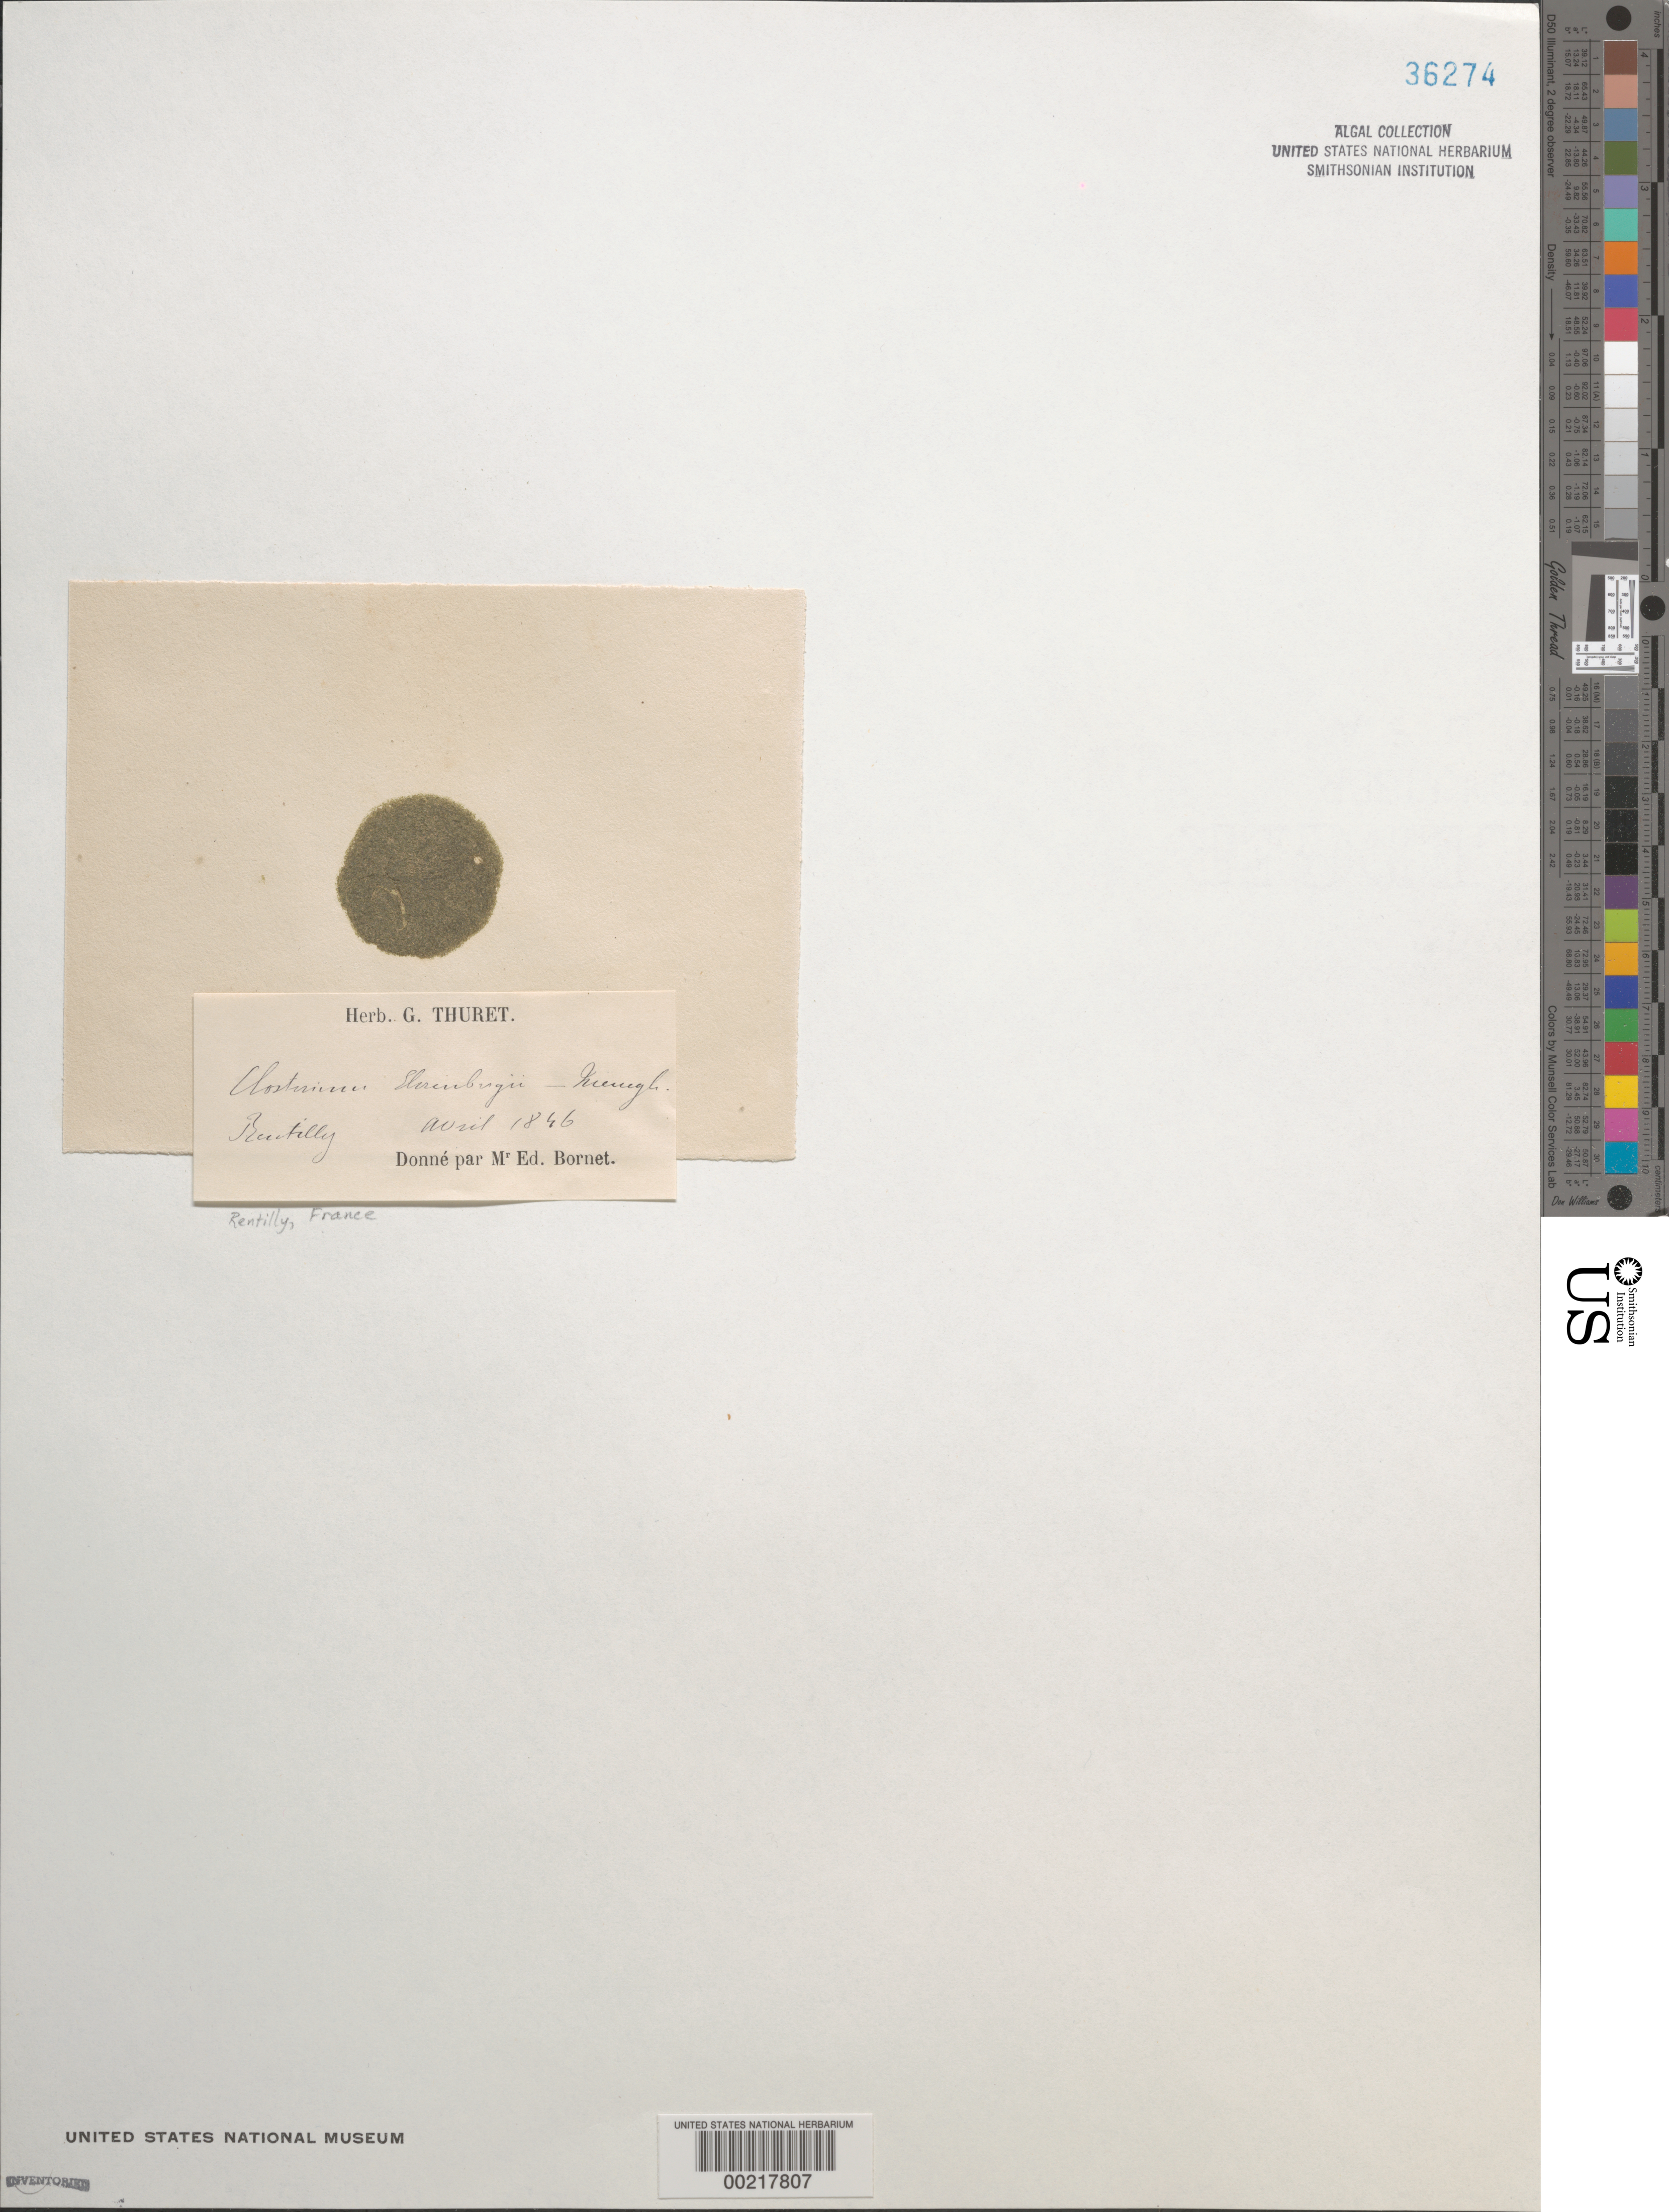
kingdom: Plantae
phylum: Charophyta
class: Zygnematophyceae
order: Zygnematales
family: Closteriaceae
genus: Closterium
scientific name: Closterium ehrenbergii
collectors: Thuret, G. (herbarium)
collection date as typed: Apr 1846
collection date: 1846-04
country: France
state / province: Île-de-france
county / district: Seine-et-marne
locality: Rentilly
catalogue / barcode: US 36274